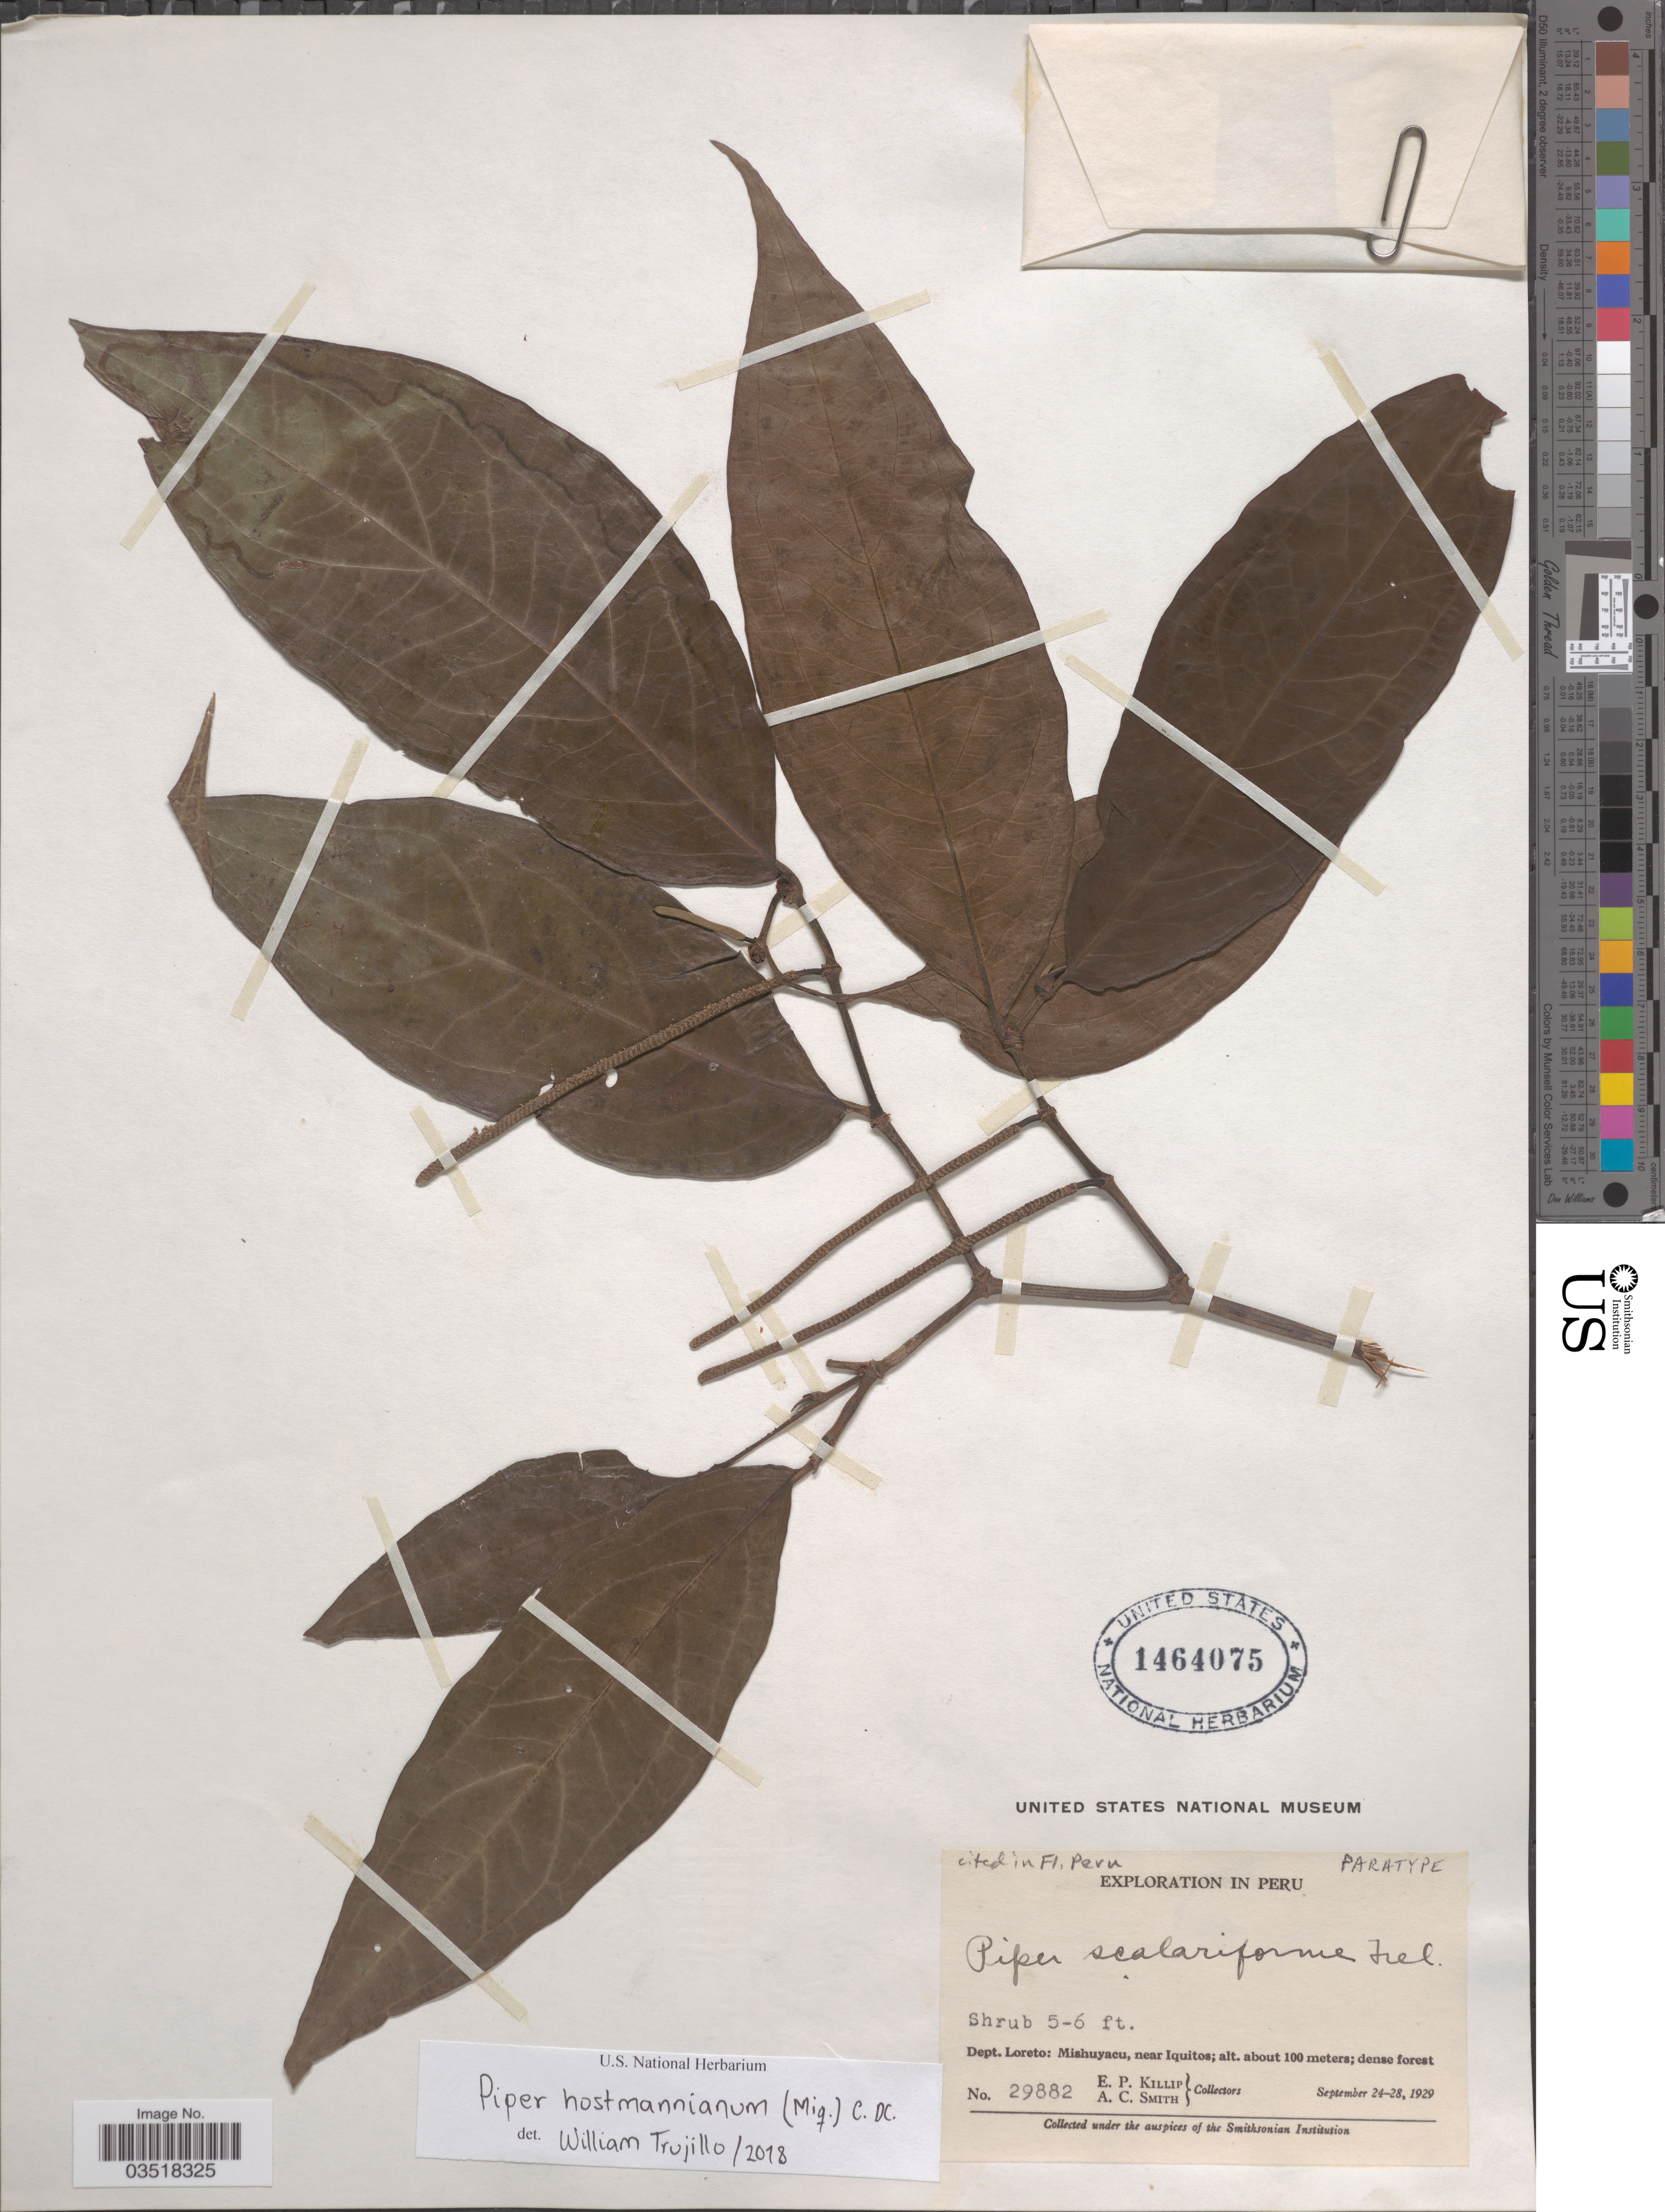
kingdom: Plantae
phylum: Tracheophyta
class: Magnoliopsida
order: Piperales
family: Piperaceae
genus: Piper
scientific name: Piper hostmannianum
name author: (Miq.) C. DC.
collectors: E. P. Killip & A. C. Smith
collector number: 29882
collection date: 1929-09-24/1929-09-28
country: Peru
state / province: Loreto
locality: Dept. Loreto: Mishuyacu, near Iquitos.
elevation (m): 100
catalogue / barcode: US 1464075